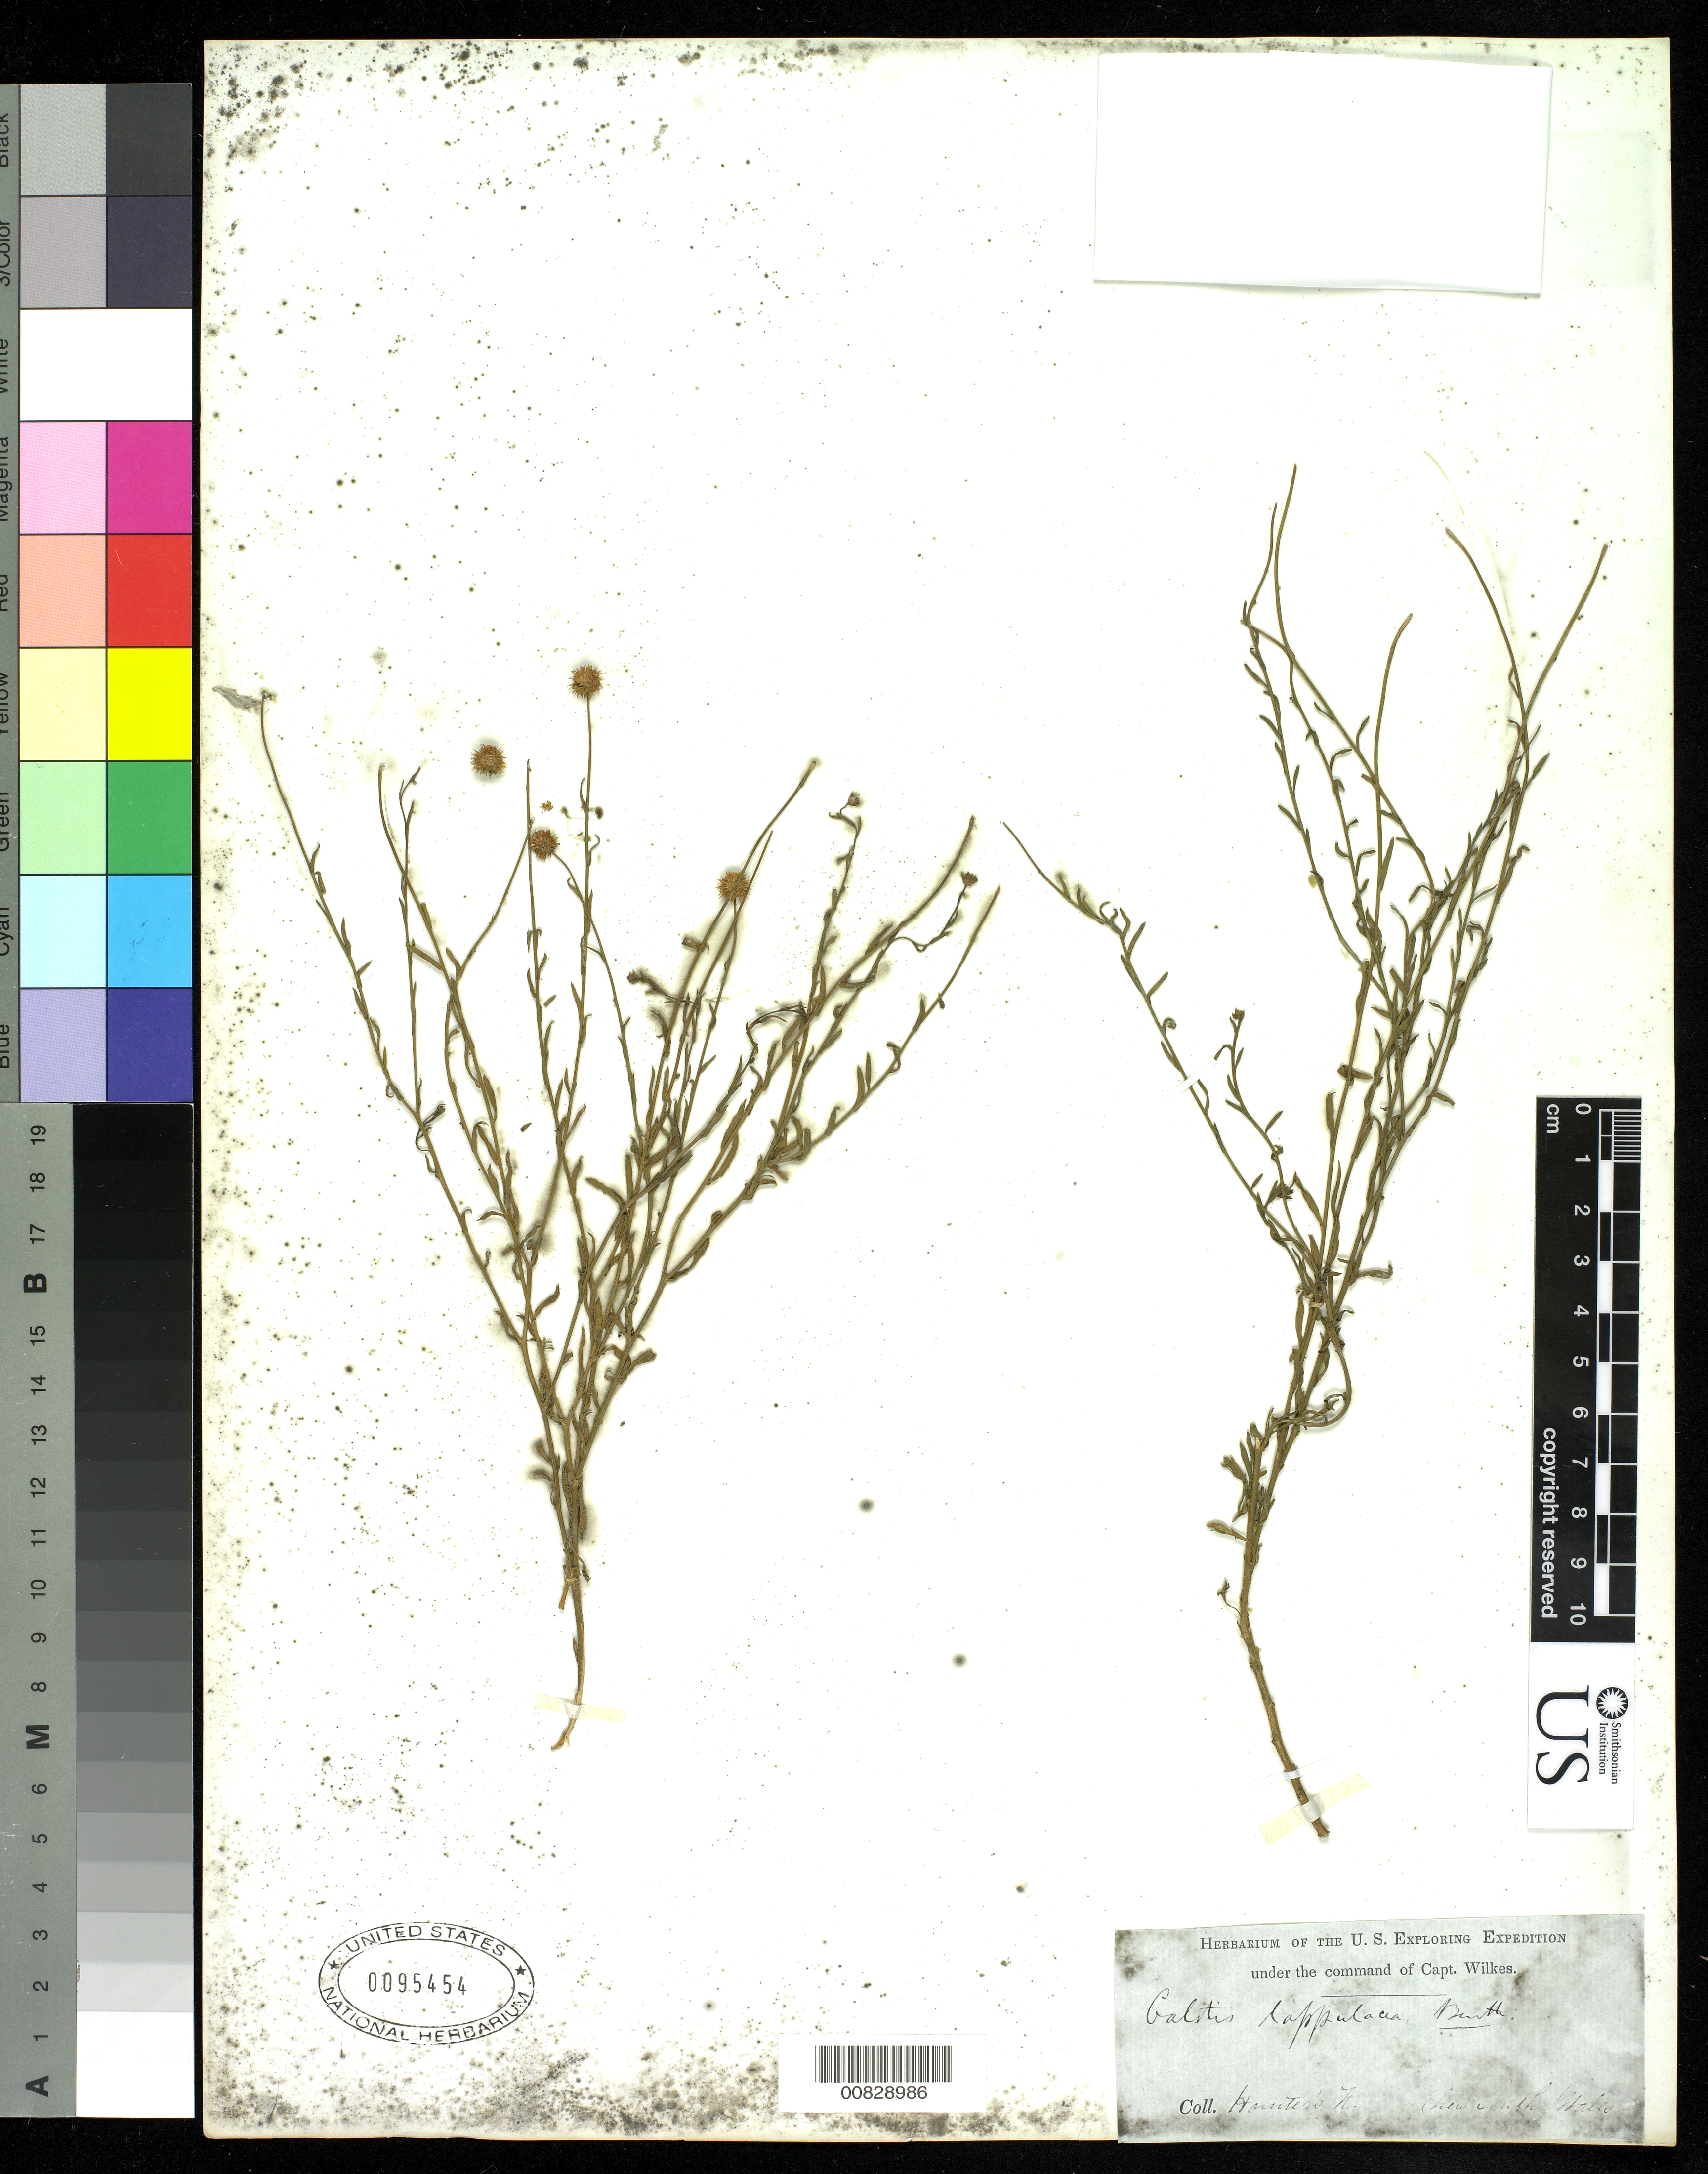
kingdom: Plantae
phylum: Tracheophyta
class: Magnoliopsida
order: Asterales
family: Asteraceae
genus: Calotis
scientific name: Calotis lappulacea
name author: Benth.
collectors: Wilkes Explor. Exped.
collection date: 1838/1842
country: Australia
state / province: New South Wales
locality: Hunter's River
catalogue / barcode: US 95454